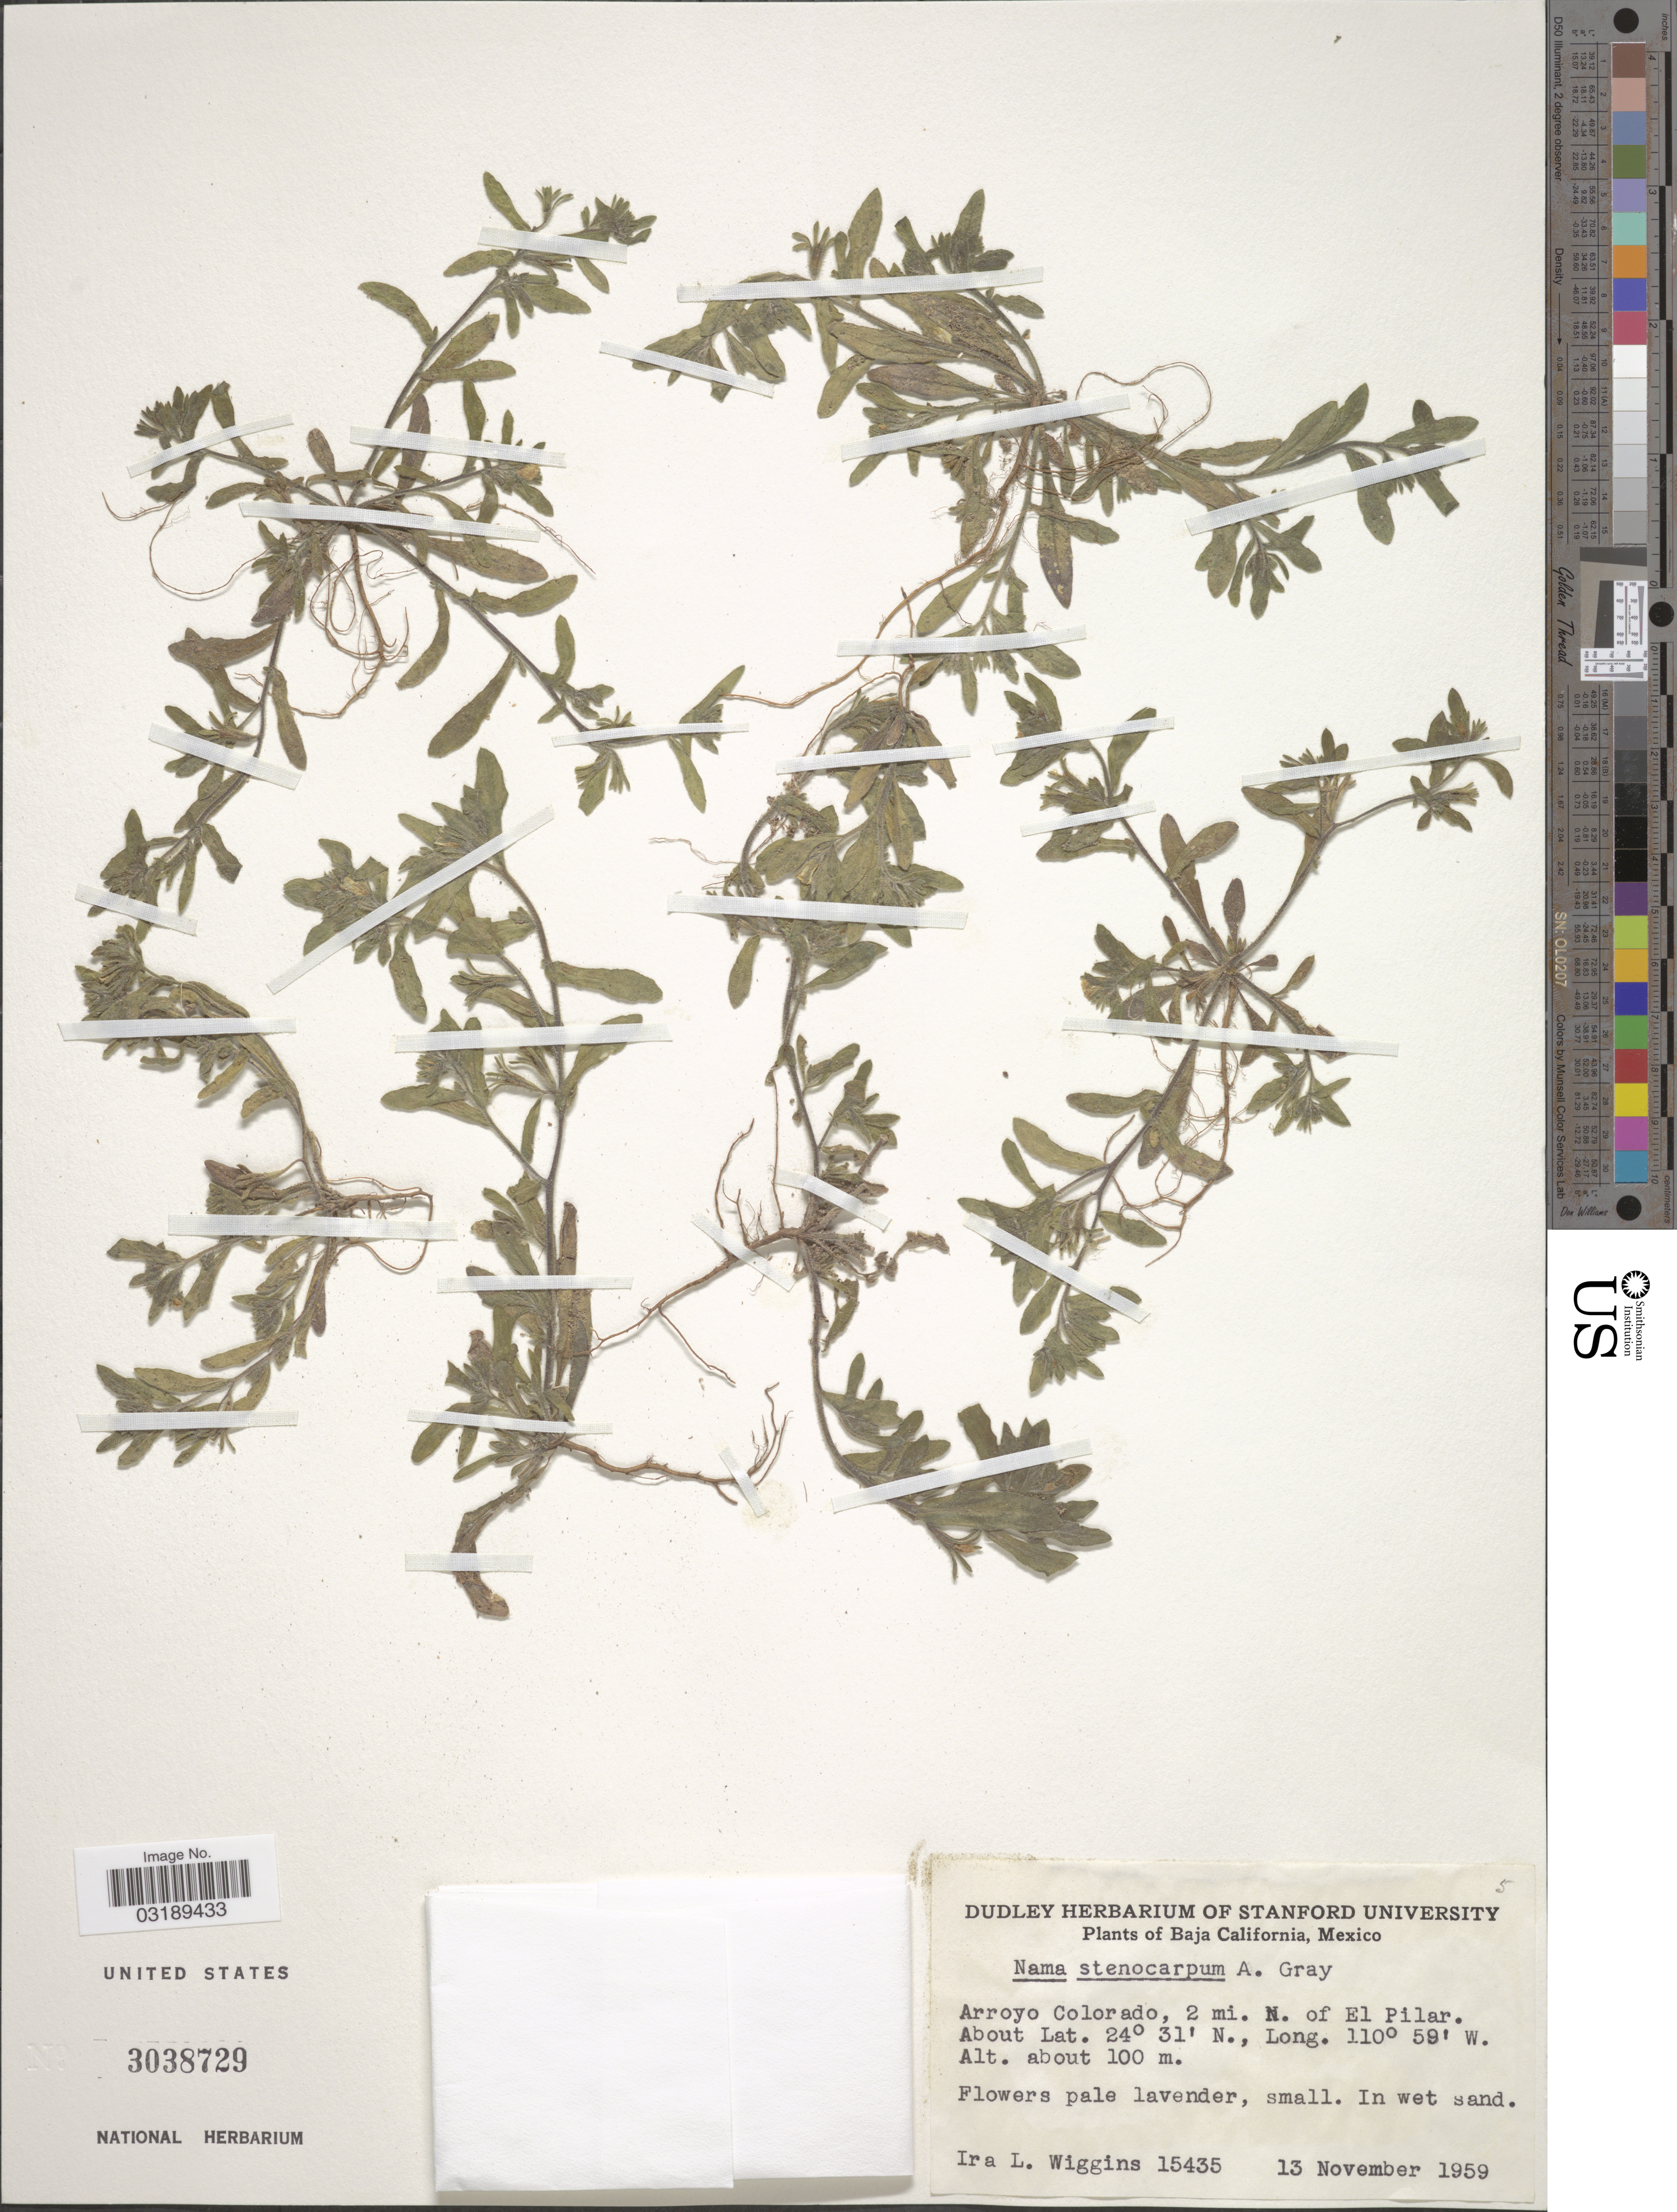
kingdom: Plantae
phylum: Tracheophyta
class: Magnoliopsida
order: Boraginales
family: Namaceae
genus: Nama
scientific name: Nama stenocarpum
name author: A. Gray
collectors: I. L. Wiggins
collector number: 15435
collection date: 1959-11-13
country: Mexico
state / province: Baja California Sur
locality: Arroyo Colorado, 2 mi. N. of El Pilar.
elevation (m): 100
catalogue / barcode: US 3038729